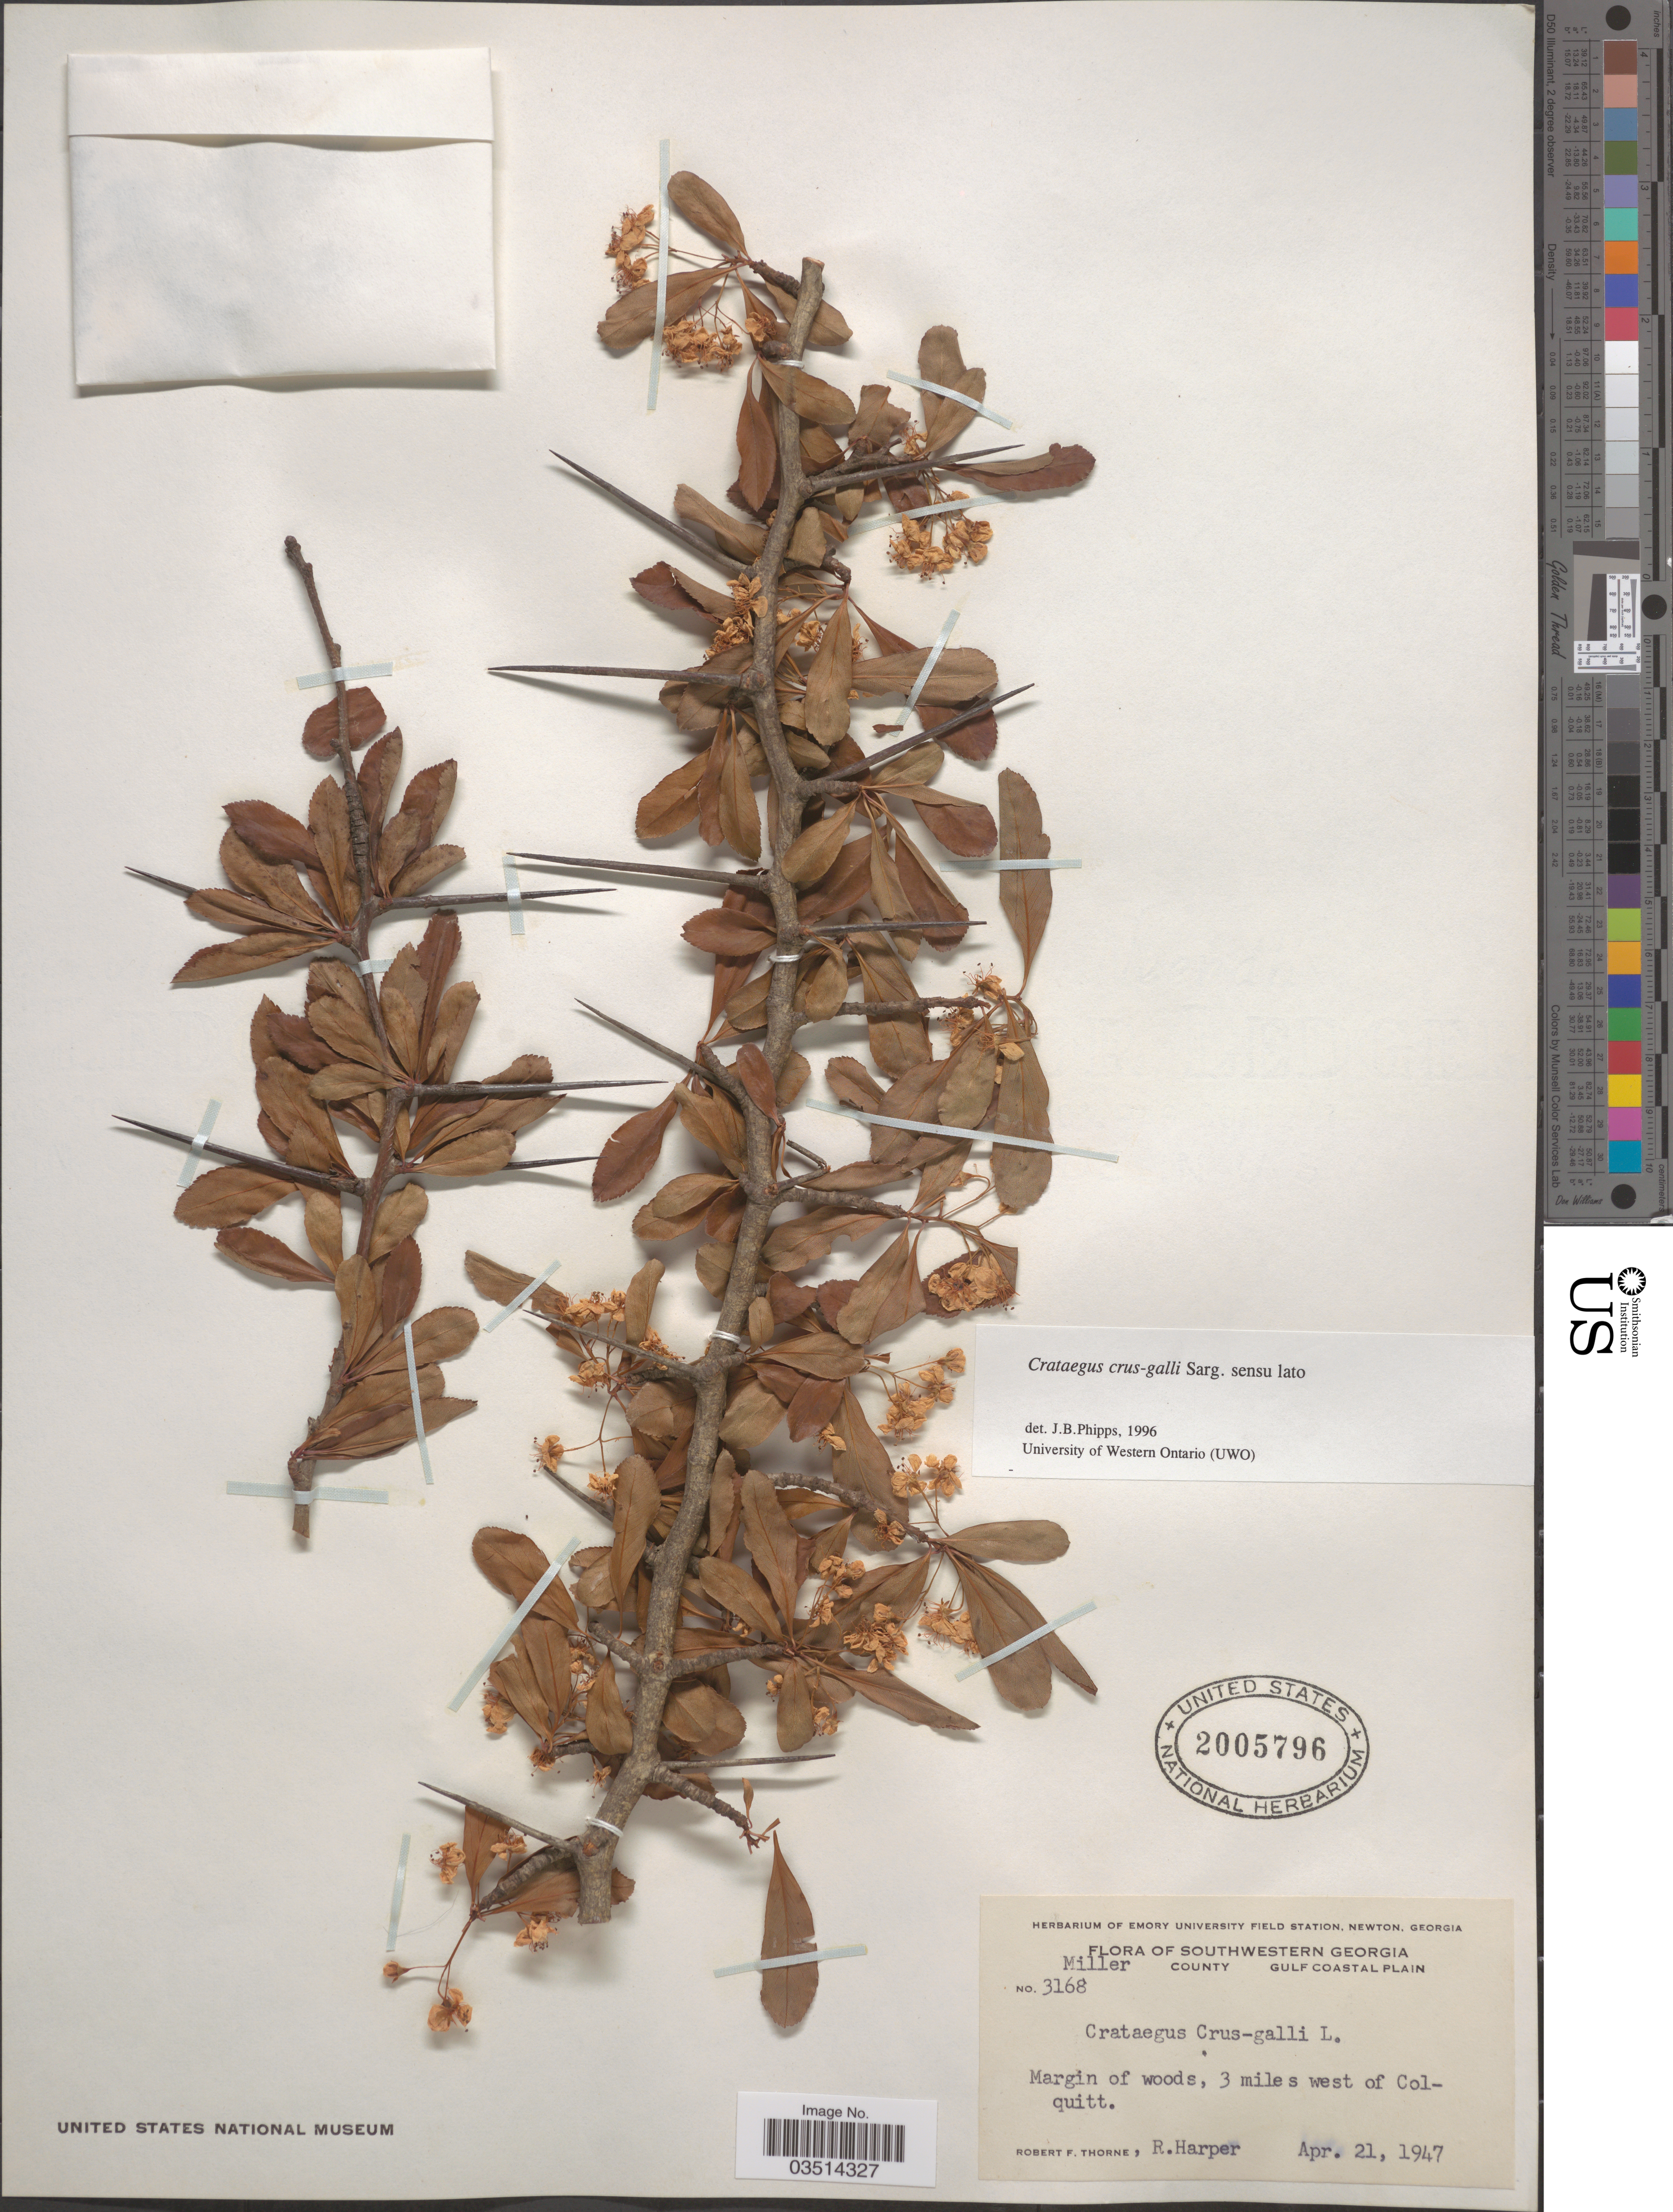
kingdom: Plantae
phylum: Tracheophyta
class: Magnoliopsida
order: Rosales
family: Rosaceae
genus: Crataegus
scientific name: Crataegus crus-galli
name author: L.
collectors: R. F. Thorne & R. Harper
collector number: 3168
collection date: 1947-04-21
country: United States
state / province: Georgia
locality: Southwestern Georgia. Miller County. Gulf Coastal Plain. Margin of woods, 3 miles west of Colquitt.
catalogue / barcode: US 2005796